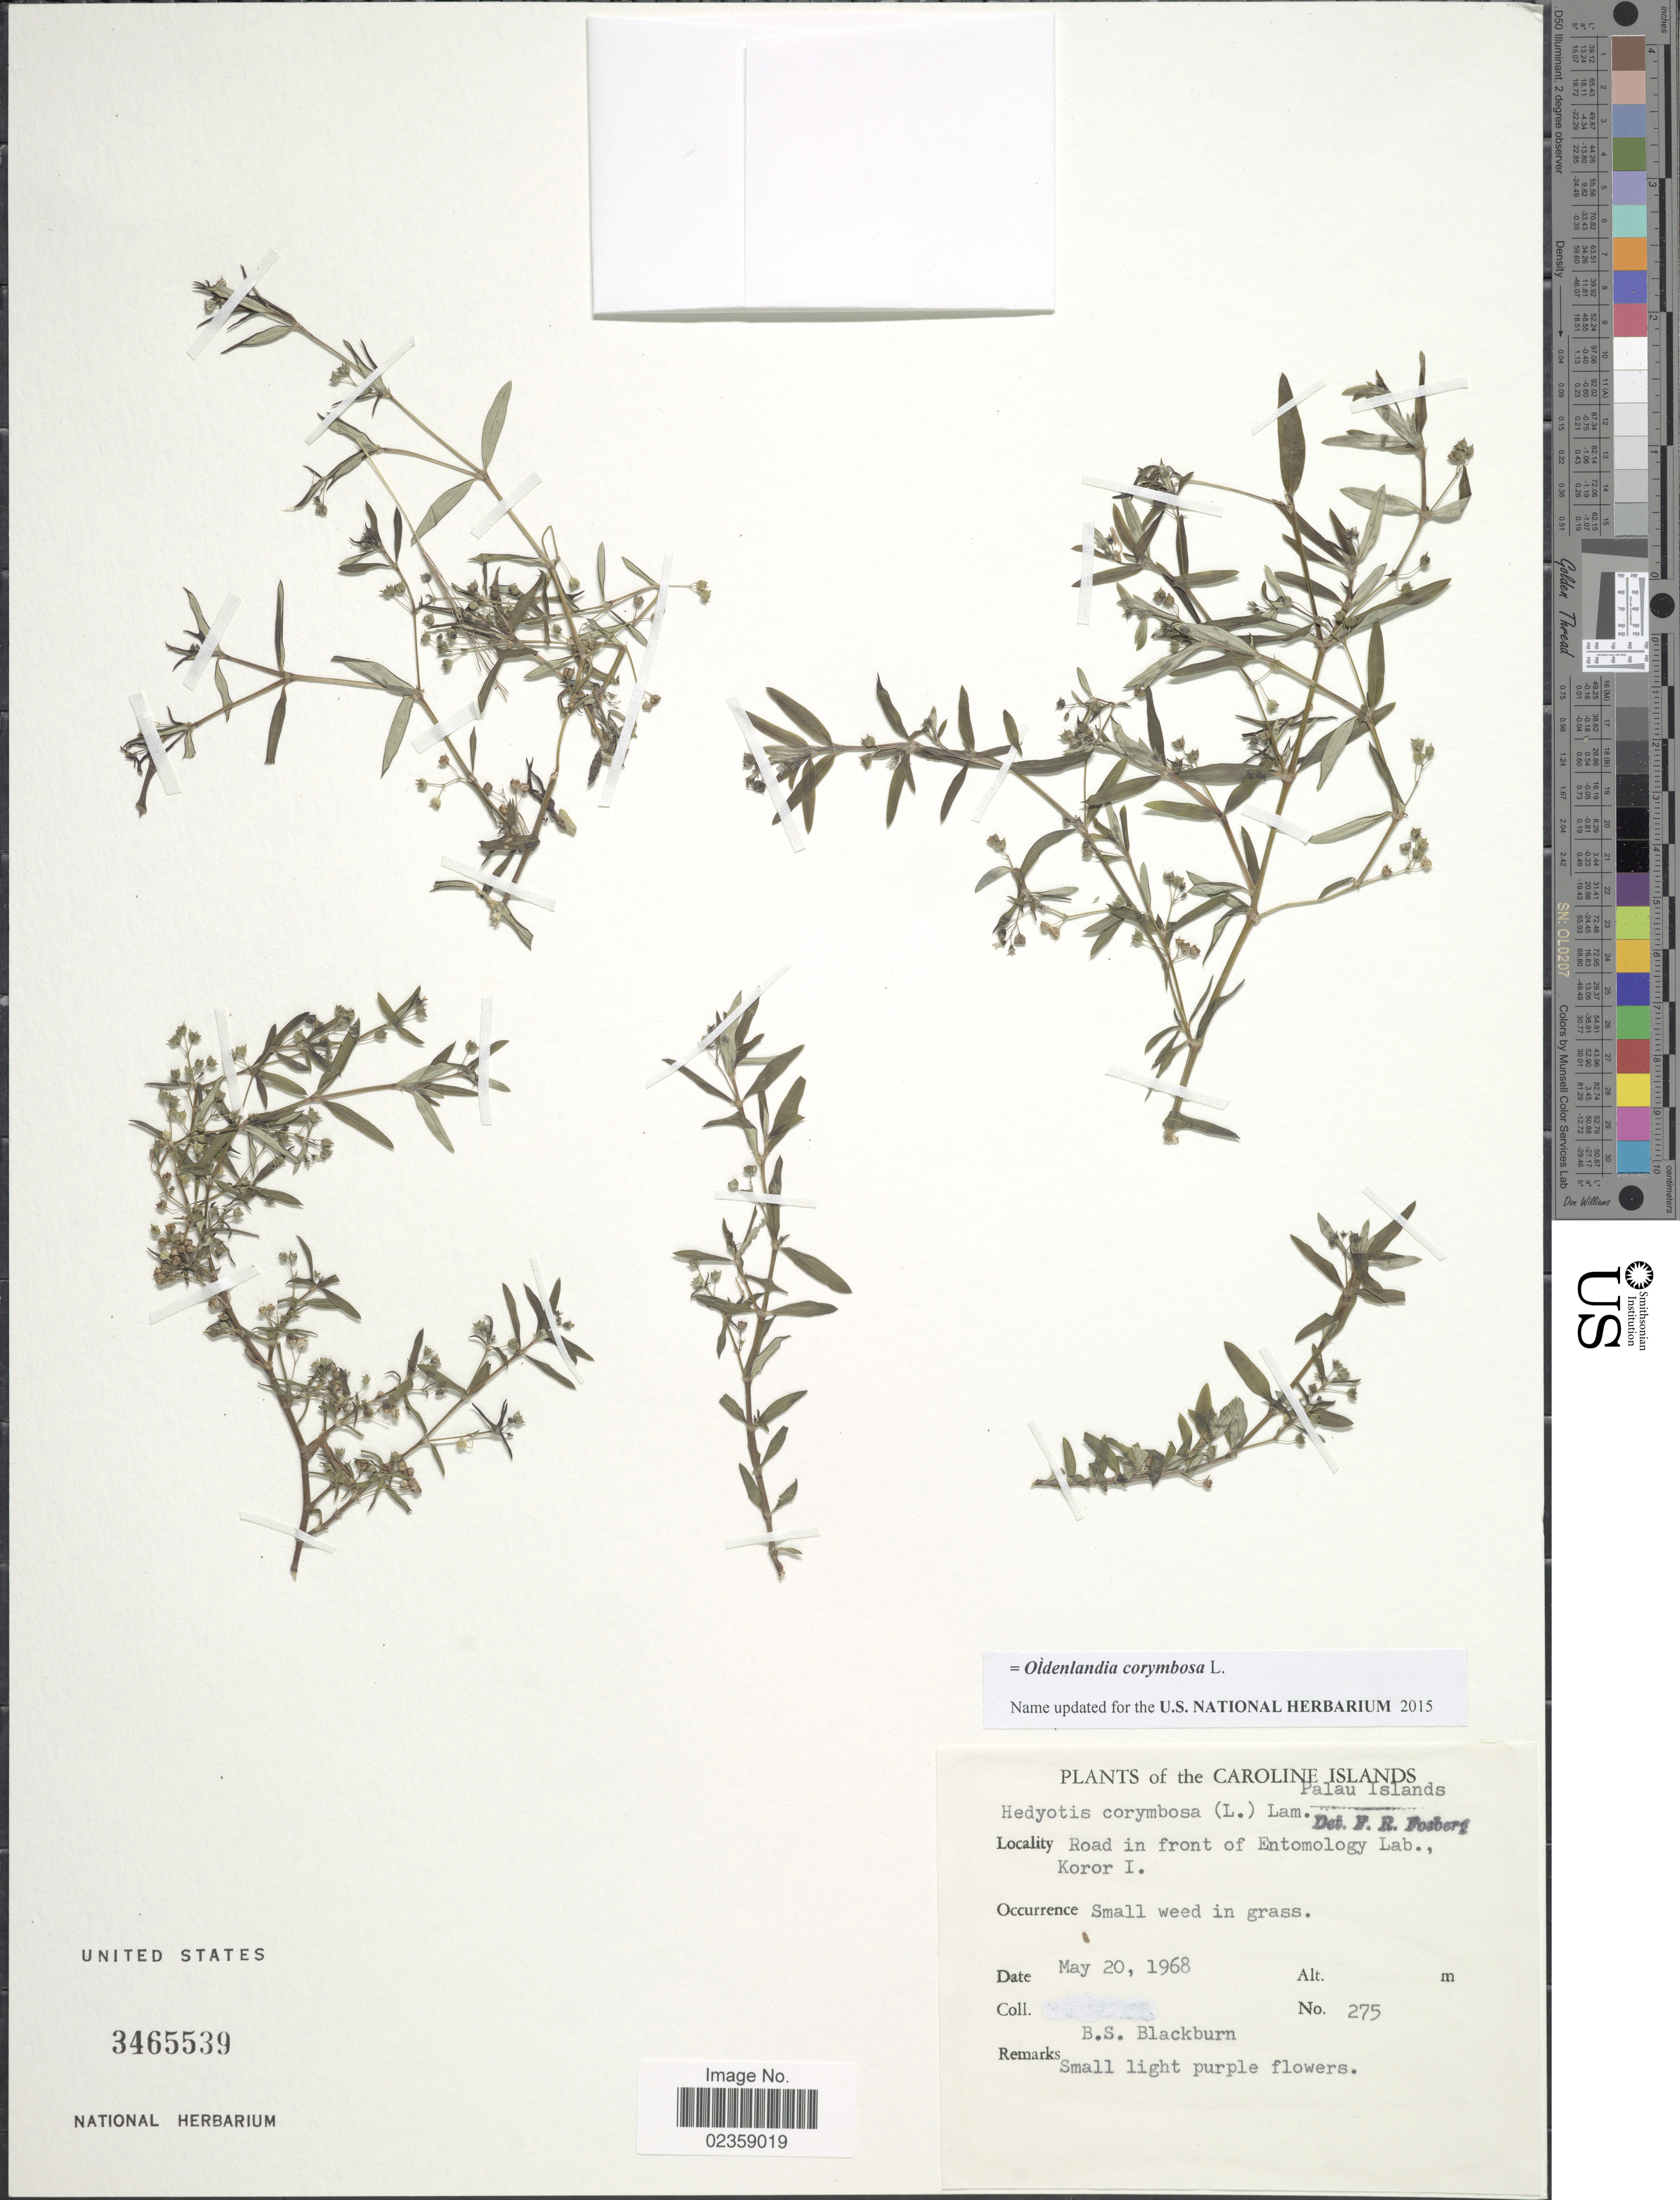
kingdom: Plantae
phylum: Tracheophyta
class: Magnoliopsida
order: Gentianales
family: Rubiaceae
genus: Oldenlandia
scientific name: Oldenlandia corymbosa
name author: L.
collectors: B. S. Blackburn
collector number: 275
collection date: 1968-05-20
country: Palau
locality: Caroline Islands. Palau Islands. Road in front of Entomology Lab., Koror I.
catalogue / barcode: US 3465539